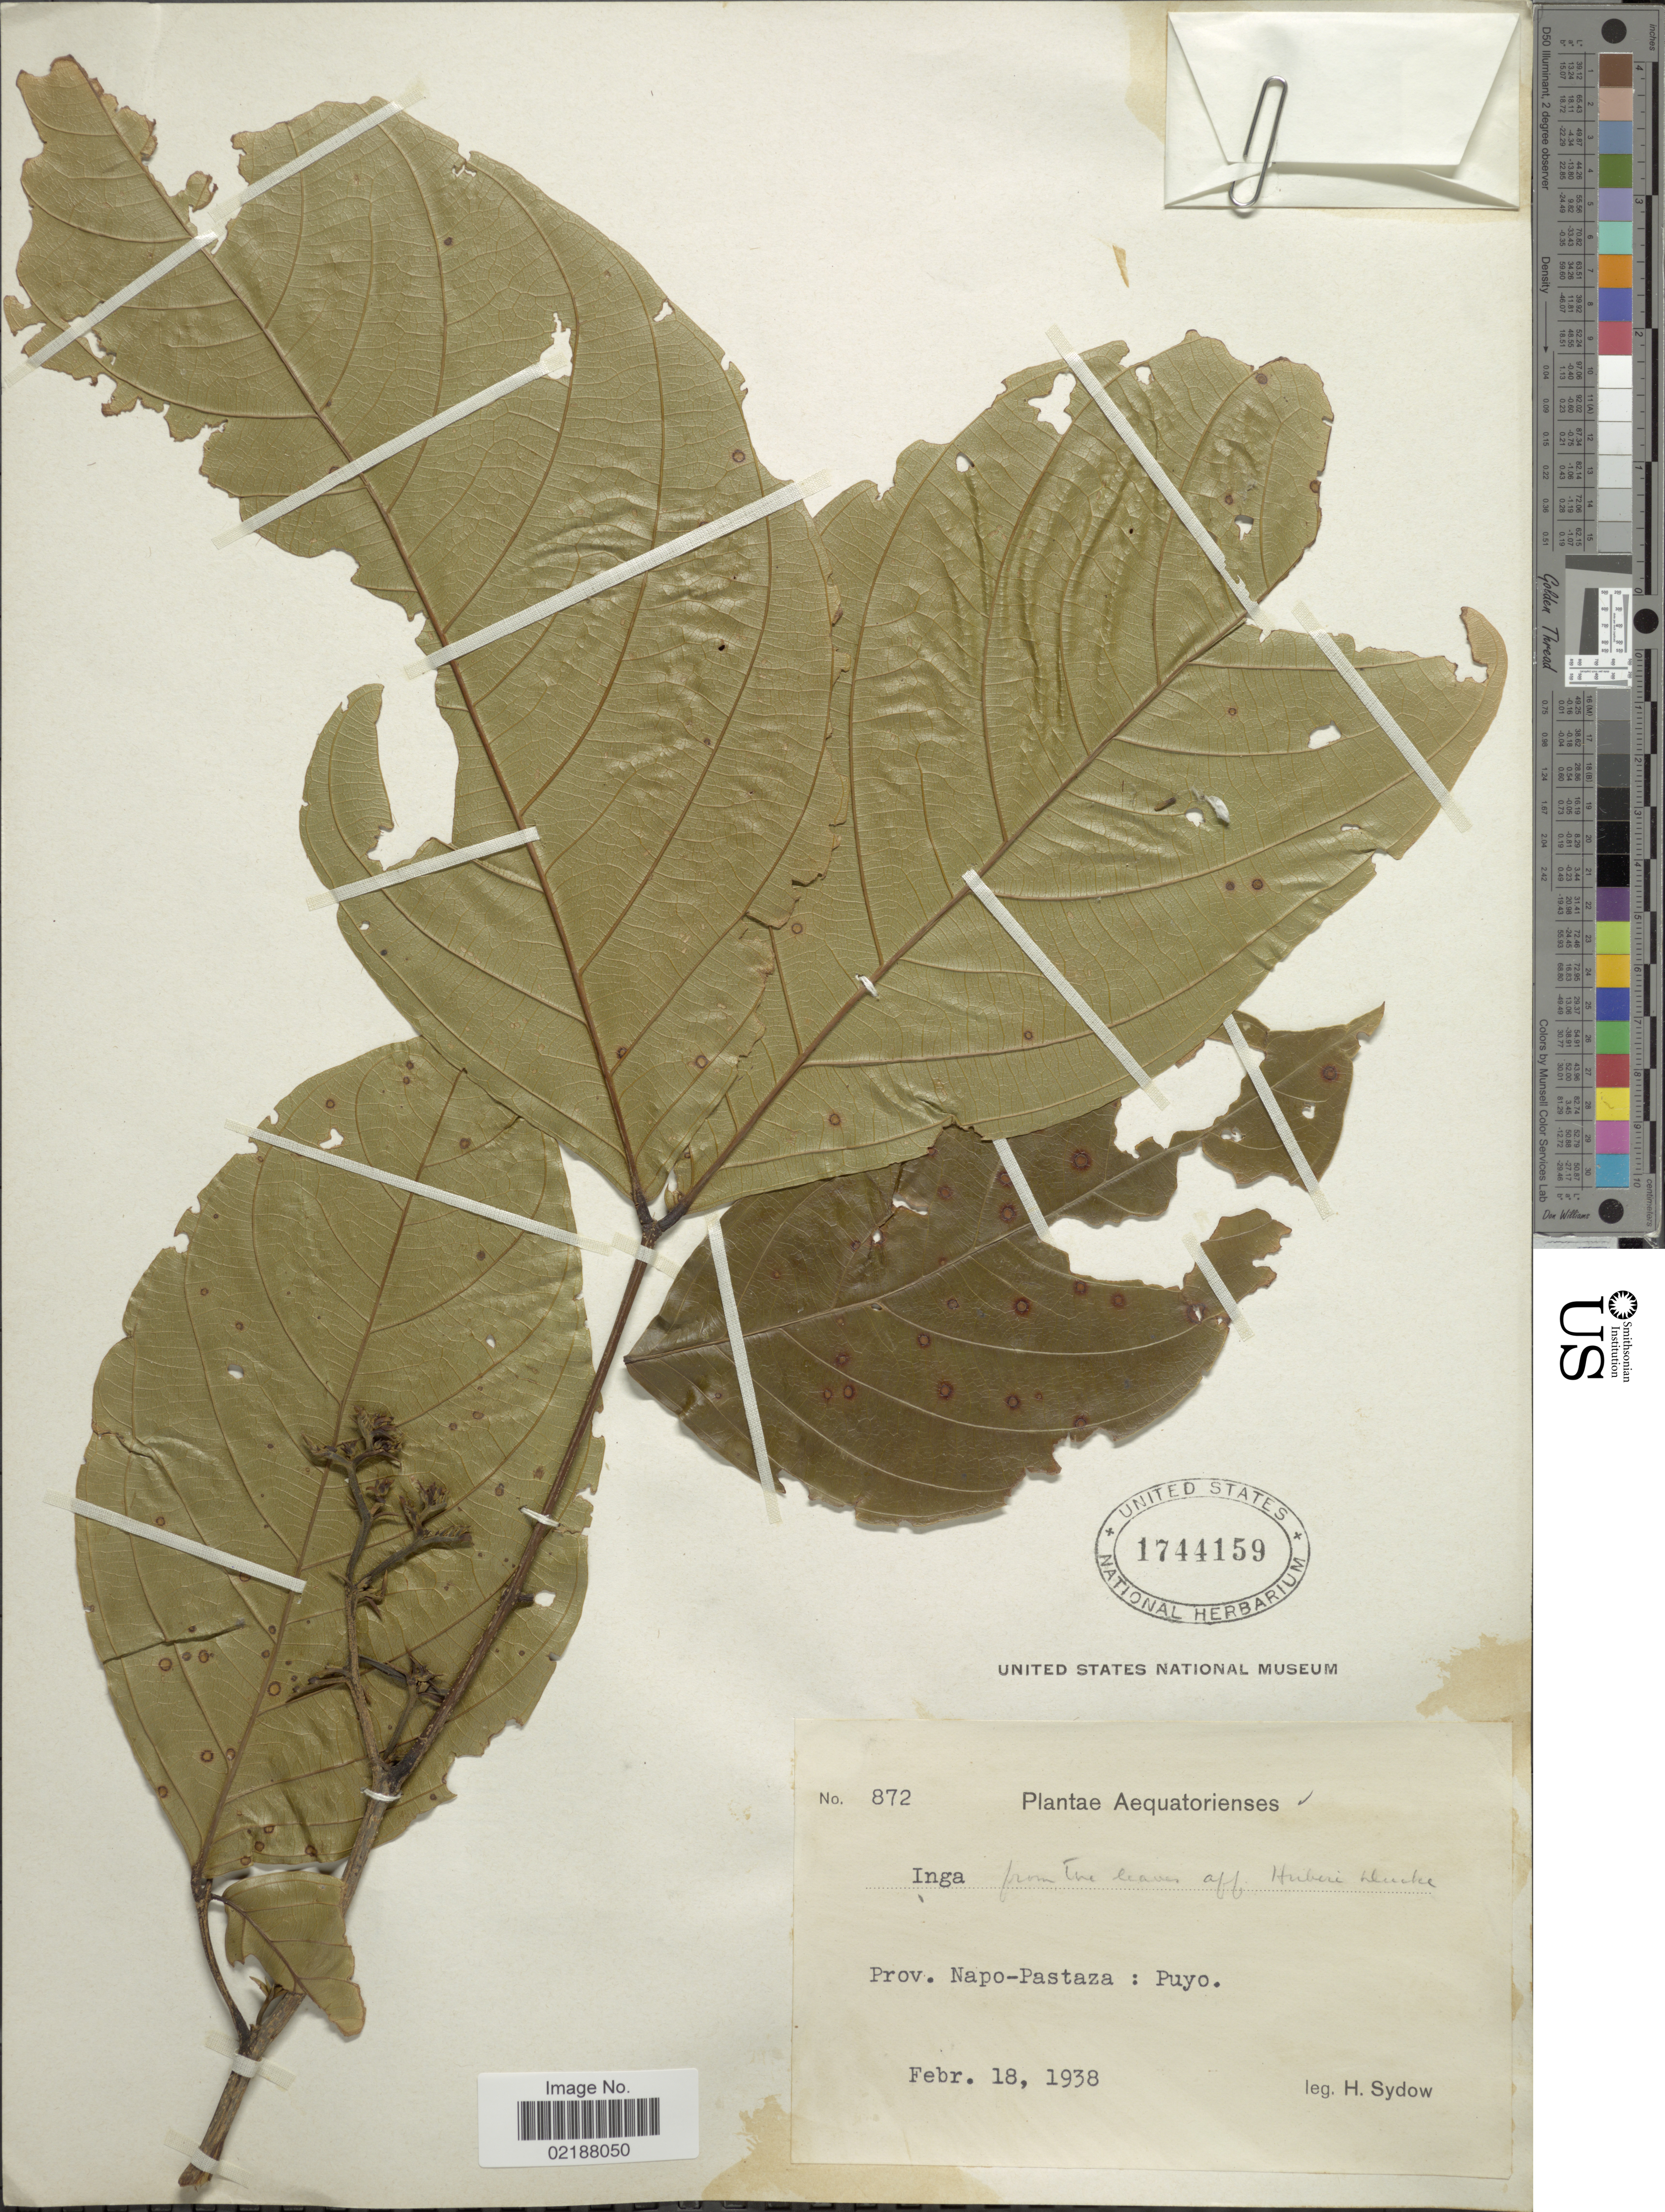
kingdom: Plantae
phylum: Tracheophyta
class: Magnoliopsida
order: Fabales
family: Fabaceae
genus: Inga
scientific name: Inga huberi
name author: Ducke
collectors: H. Sydow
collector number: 872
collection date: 1938-02-18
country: Ecuador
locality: Prov. Napo-Pastaza: Puyo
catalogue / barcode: US 1744159